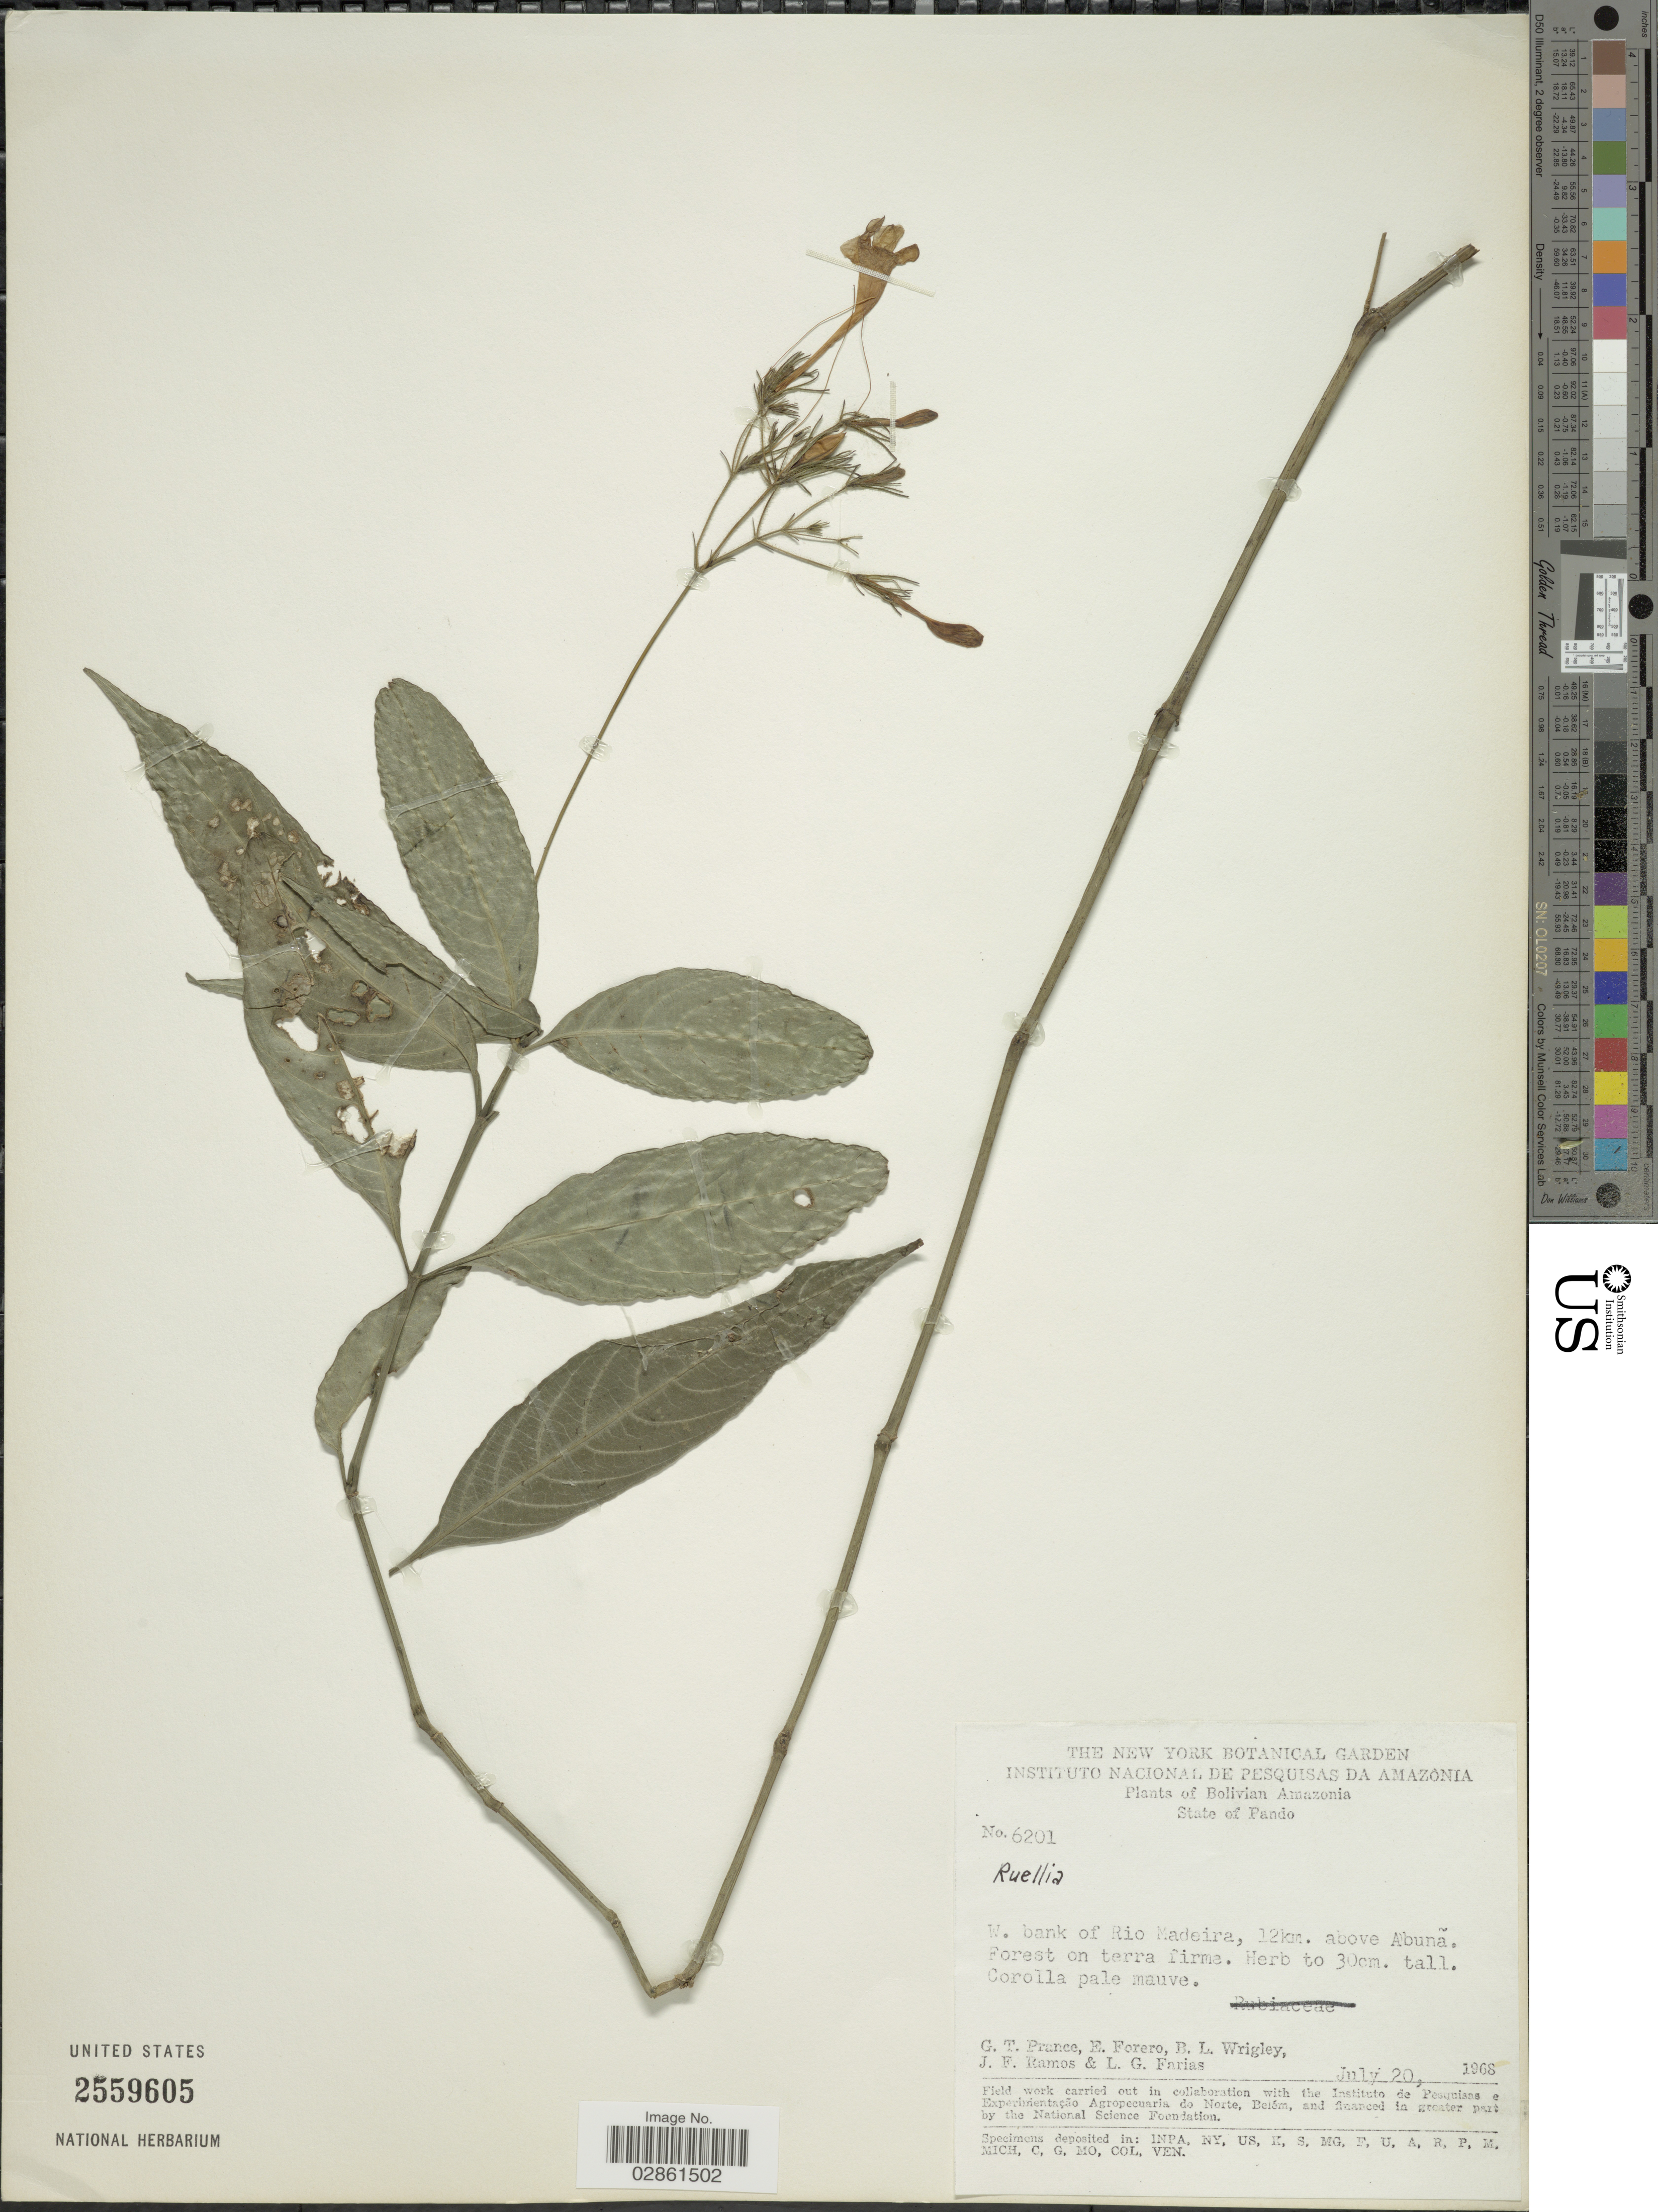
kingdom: Plantae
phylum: Tracheophyta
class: Magnoliopsida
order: Lamiales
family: Acanthaceae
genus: Ruellia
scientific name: Ruellia nitida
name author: (Nees) Wassh. & J.R.I. Wood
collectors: G. T. Prance, E. Forero, B. L. Wrigley, J. F. Ramos & L. G. Farias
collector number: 6201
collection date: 1968-07-20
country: Bolivia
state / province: Pando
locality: Bolivian Amazonia. W. bank of Rio Madeira, 12km. above Abuña.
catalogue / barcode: US 2559605